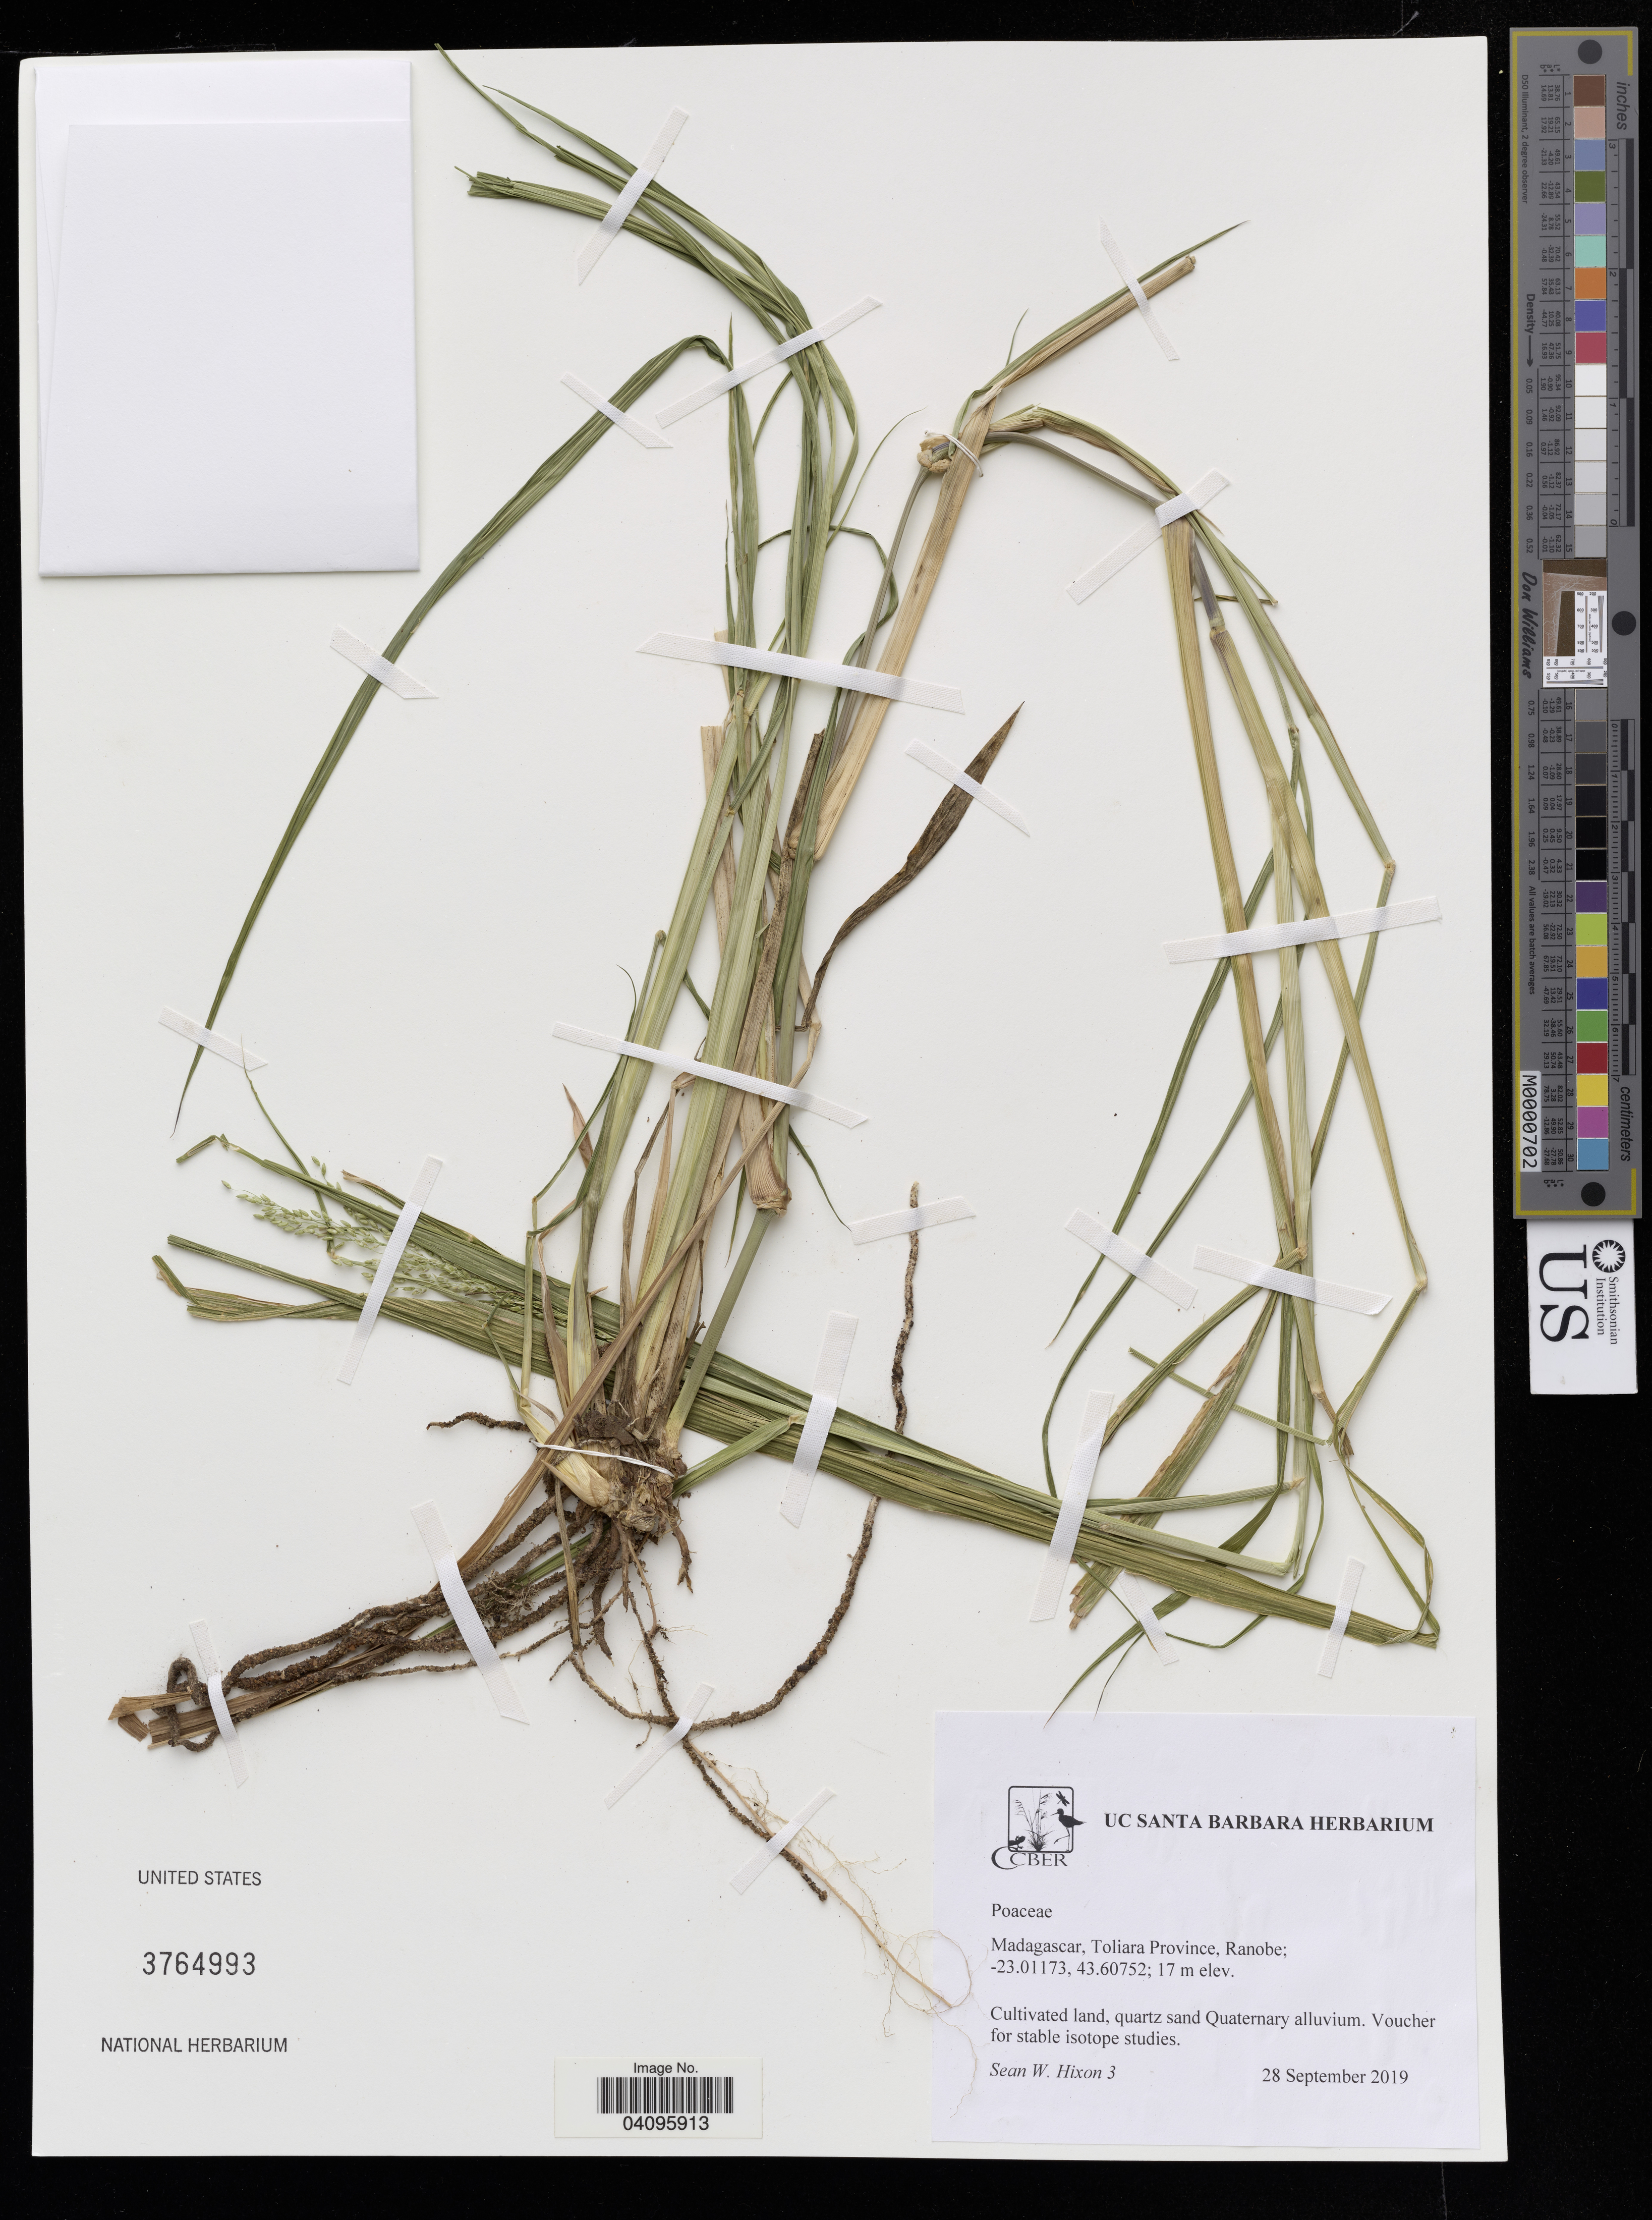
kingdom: Plantae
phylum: Tracheophyta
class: Liliopsida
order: Poales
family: Poaceae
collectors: S. Hixon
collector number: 3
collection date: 2019-09-28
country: Madagascar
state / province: Toliara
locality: Ranobe.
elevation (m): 17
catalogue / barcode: US 3764993